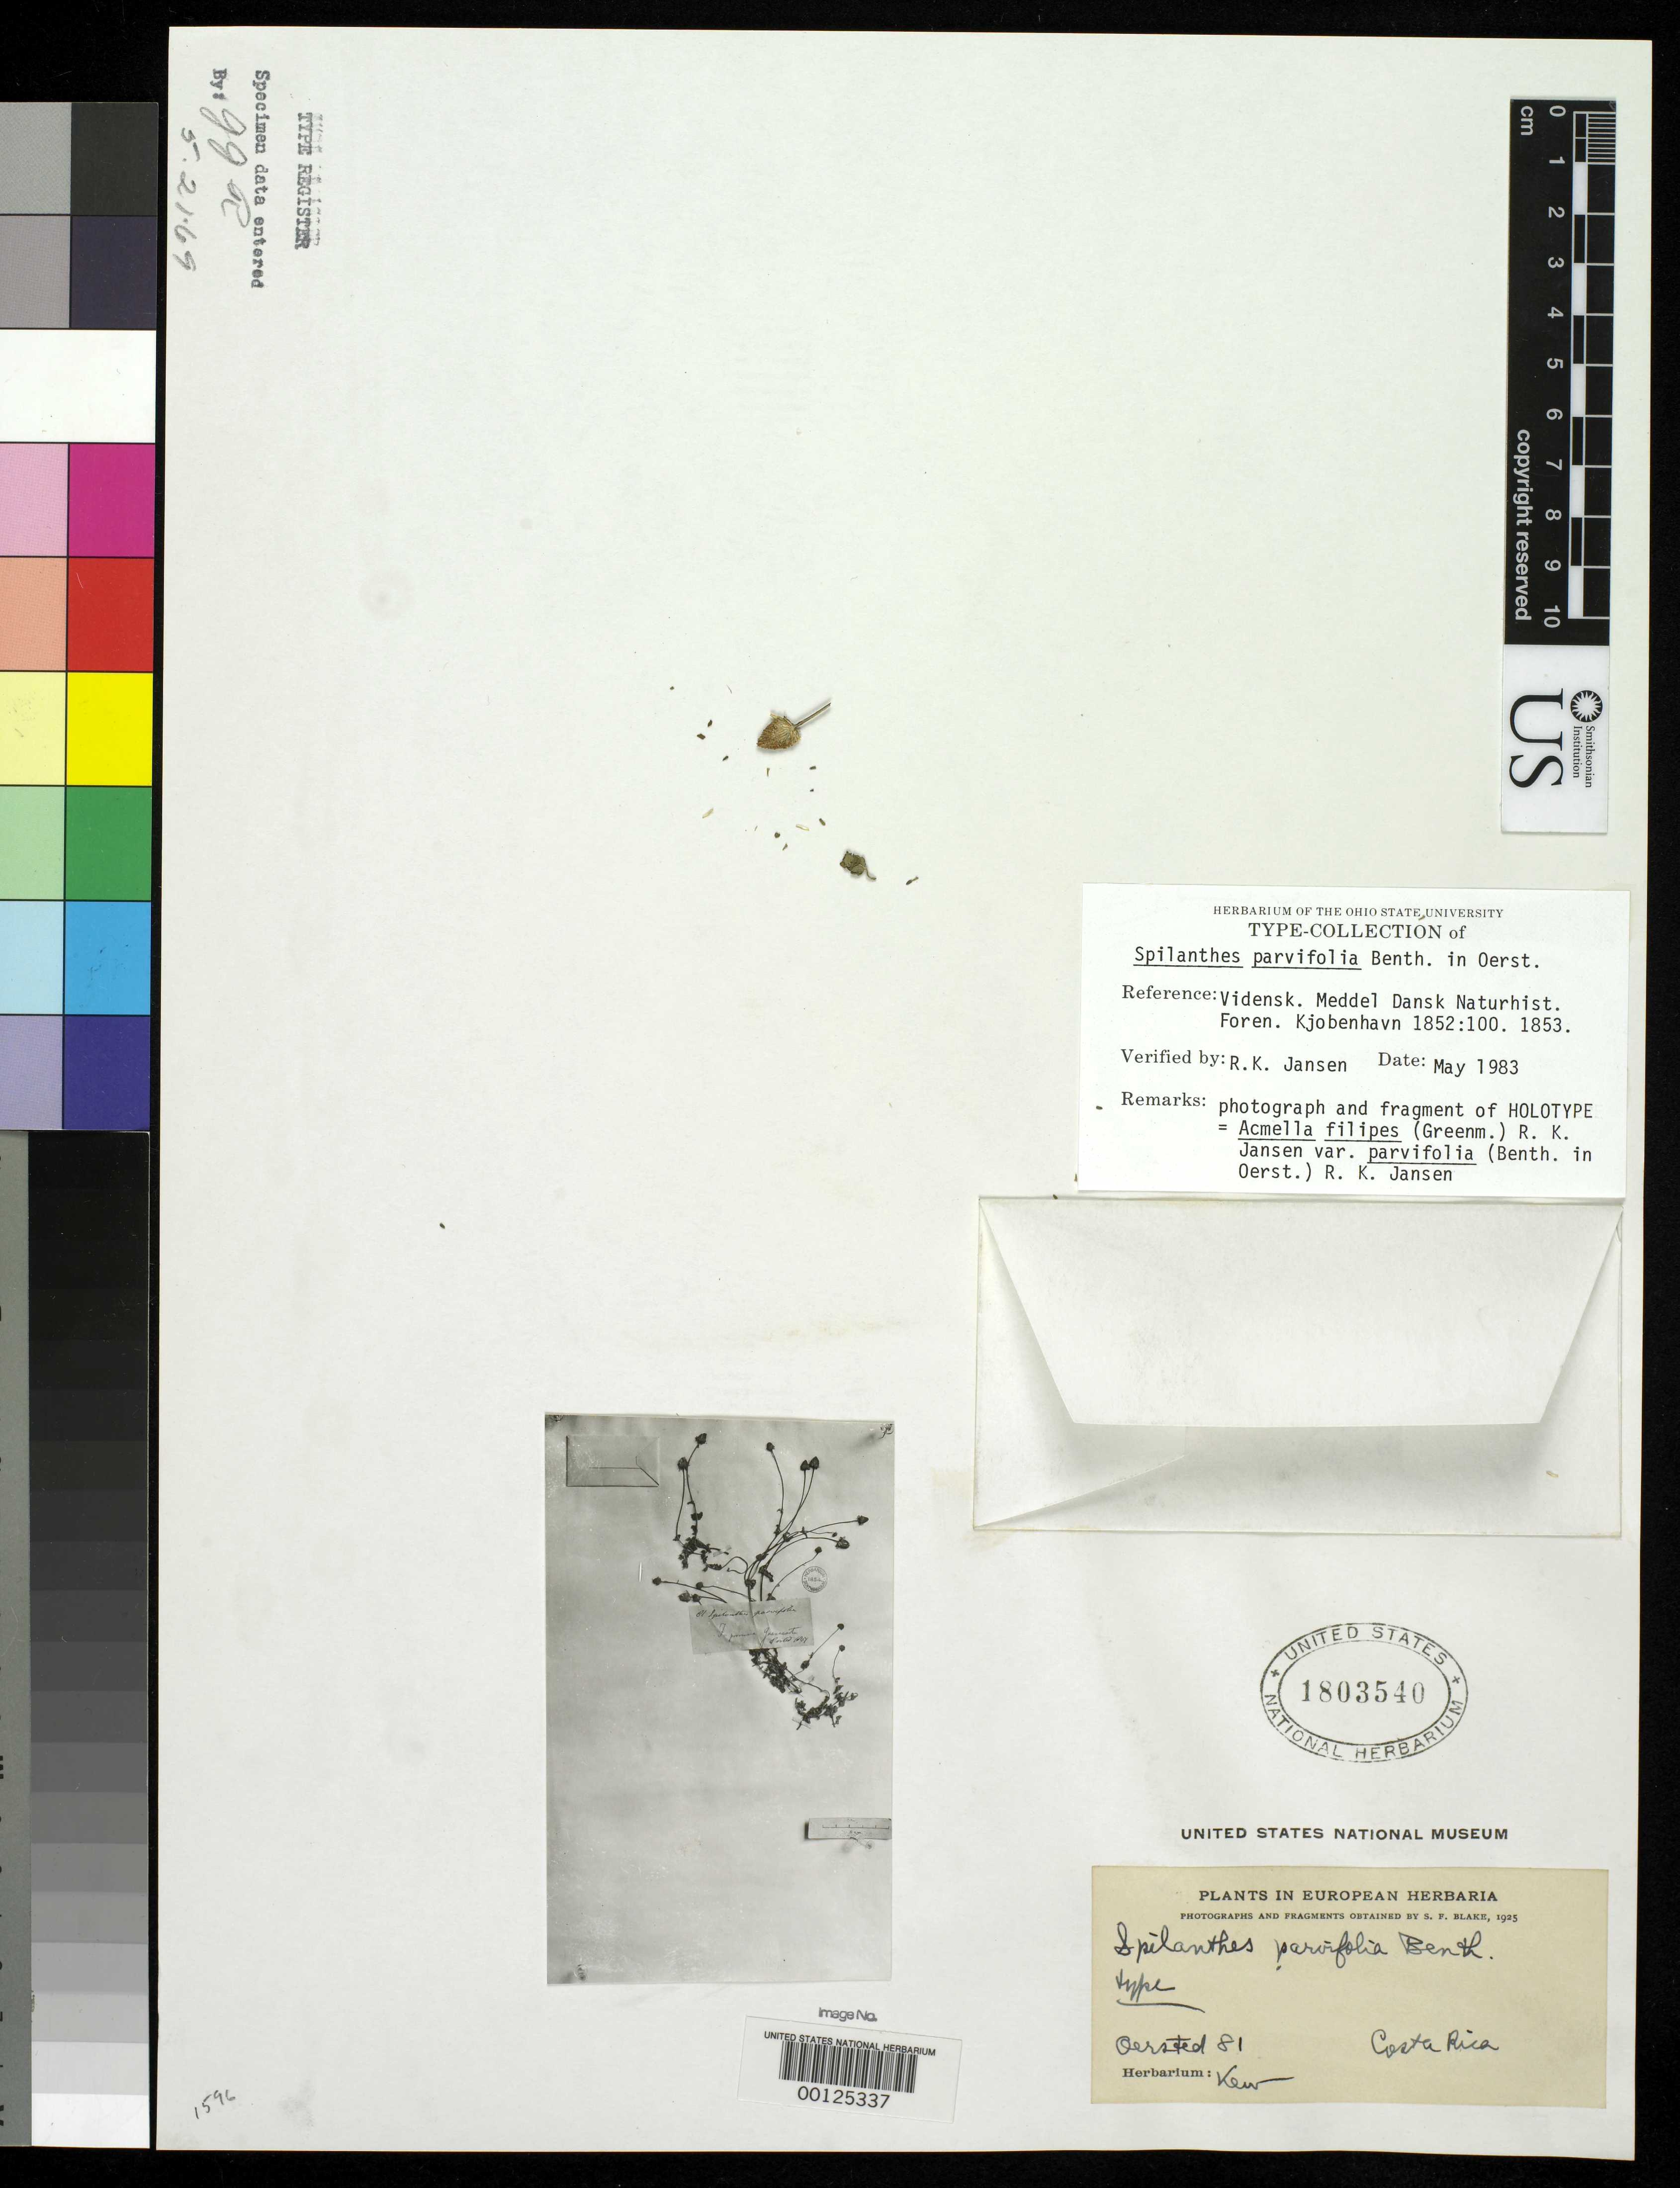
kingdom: Plantae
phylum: Tracheophyta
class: Magnoliopsida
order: Asterales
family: Asteraceae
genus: Spilanthes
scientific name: Spilanthes parvifolia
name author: Benth.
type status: Type Fragment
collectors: A. S. Oersted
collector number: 81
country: Costa Rica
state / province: Guanacaste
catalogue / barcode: US 1803540